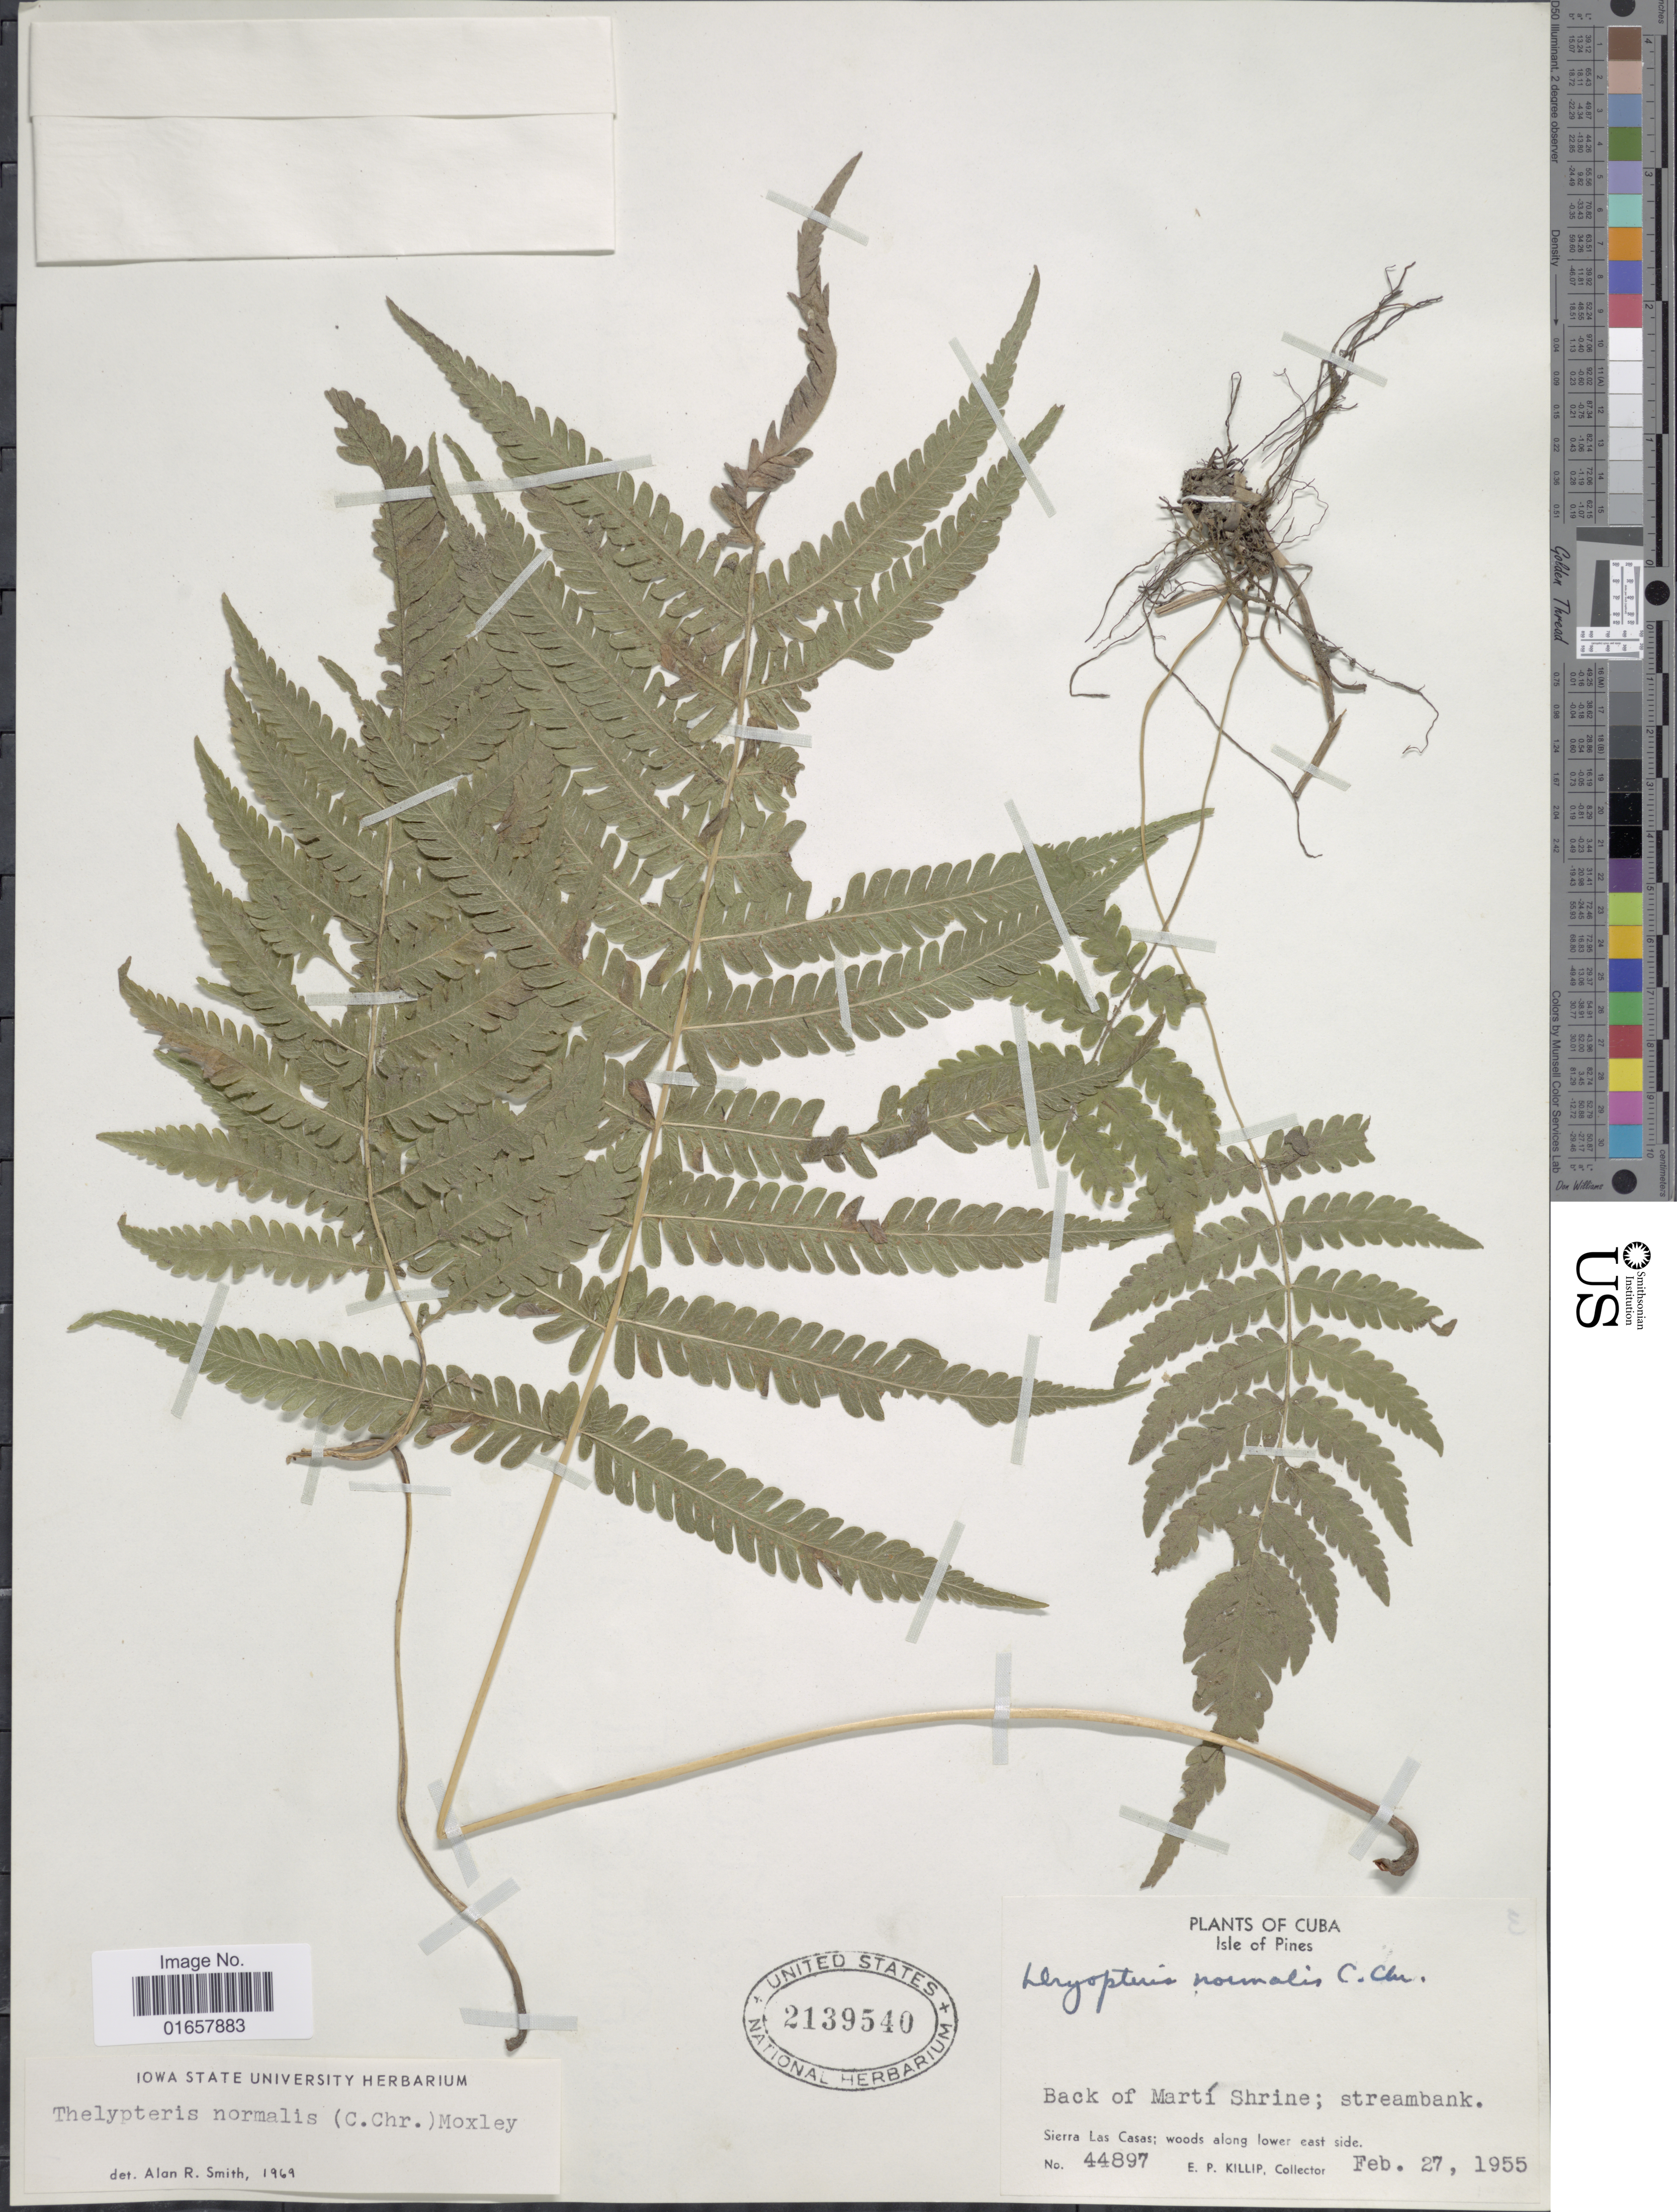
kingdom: Plantae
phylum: Tracheophyta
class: Polypodiopsida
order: Polypodiales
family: Thelypteridaceae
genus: Christella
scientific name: Christella kunthii comb. ined.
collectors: E. P. Killip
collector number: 44897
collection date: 1955-02-27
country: Cuba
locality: Cuba, Isle of Pines, Sierra Las Casas, woods along lower east side.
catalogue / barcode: US 2139540